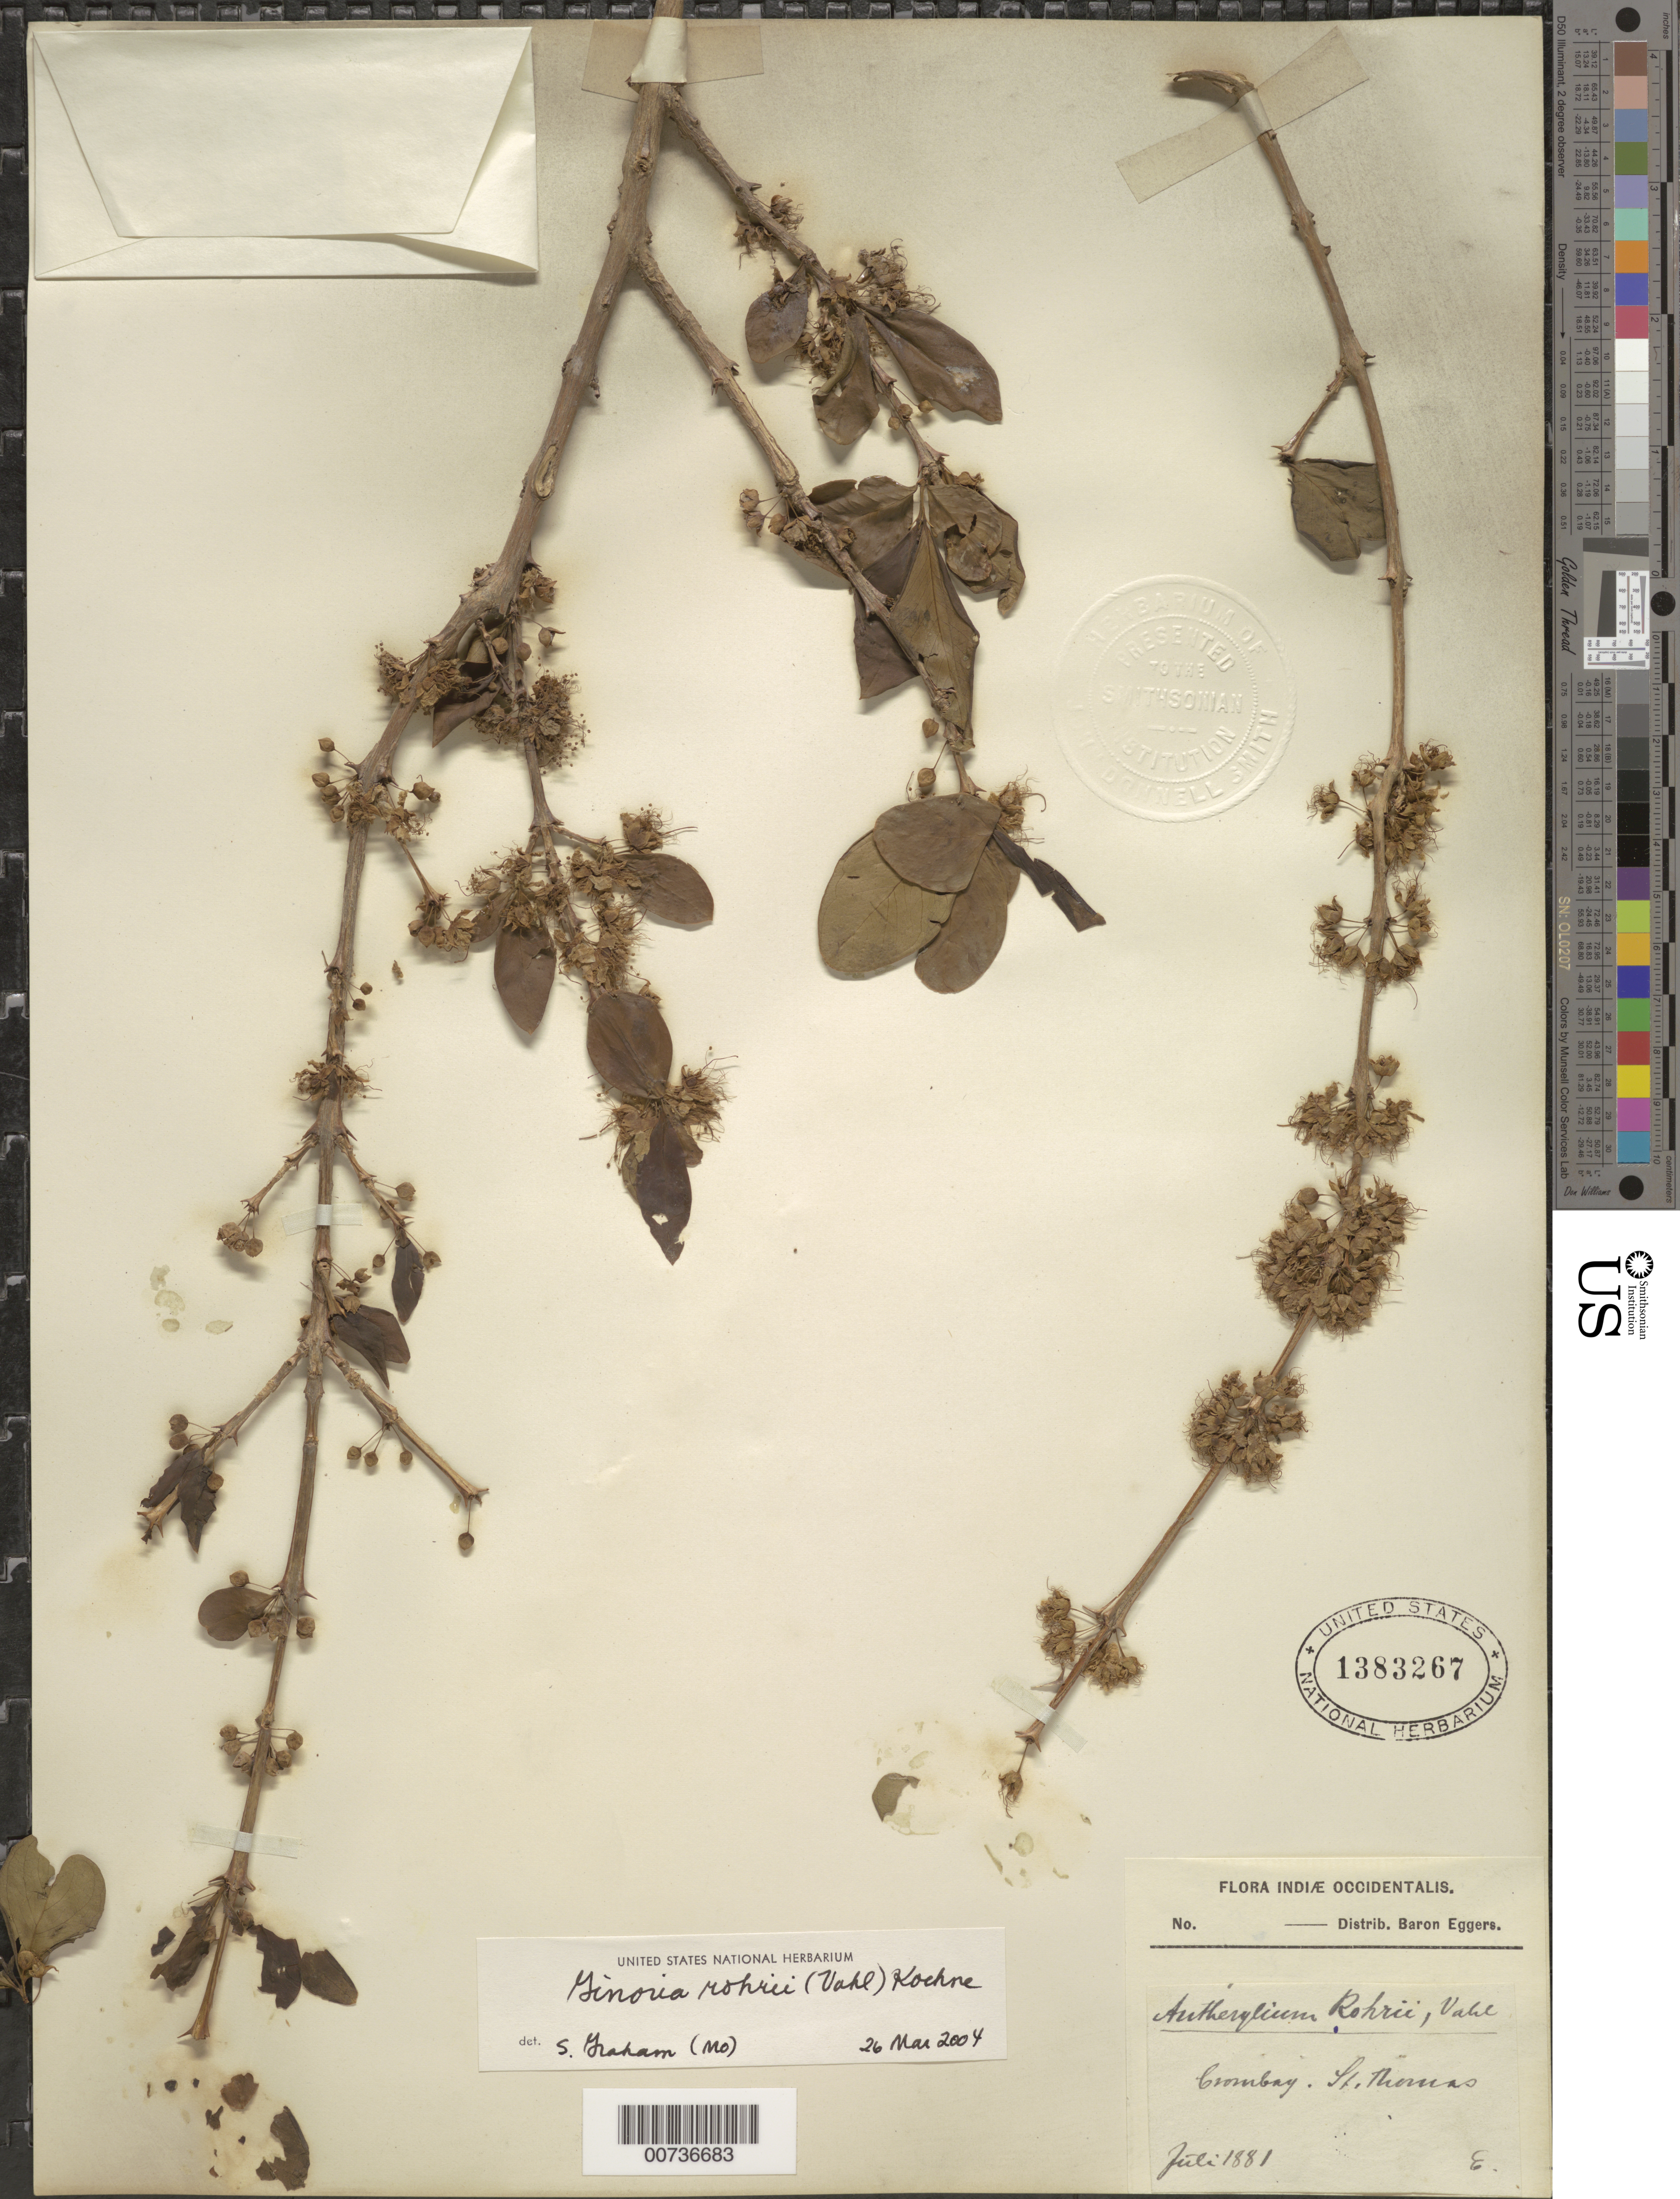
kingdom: Plantae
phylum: Tracheophyta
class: Magnoliopsida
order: Myrtales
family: Lythraceae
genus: Ginoria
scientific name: Ginoria rohrii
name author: (Vahl) Koehne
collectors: H. F. A. von Eggers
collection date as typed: Jul 1881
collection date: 1881-07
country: U.S. Virgin Islands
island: St. Thomas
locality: Crownbay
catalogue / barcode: US 1383267